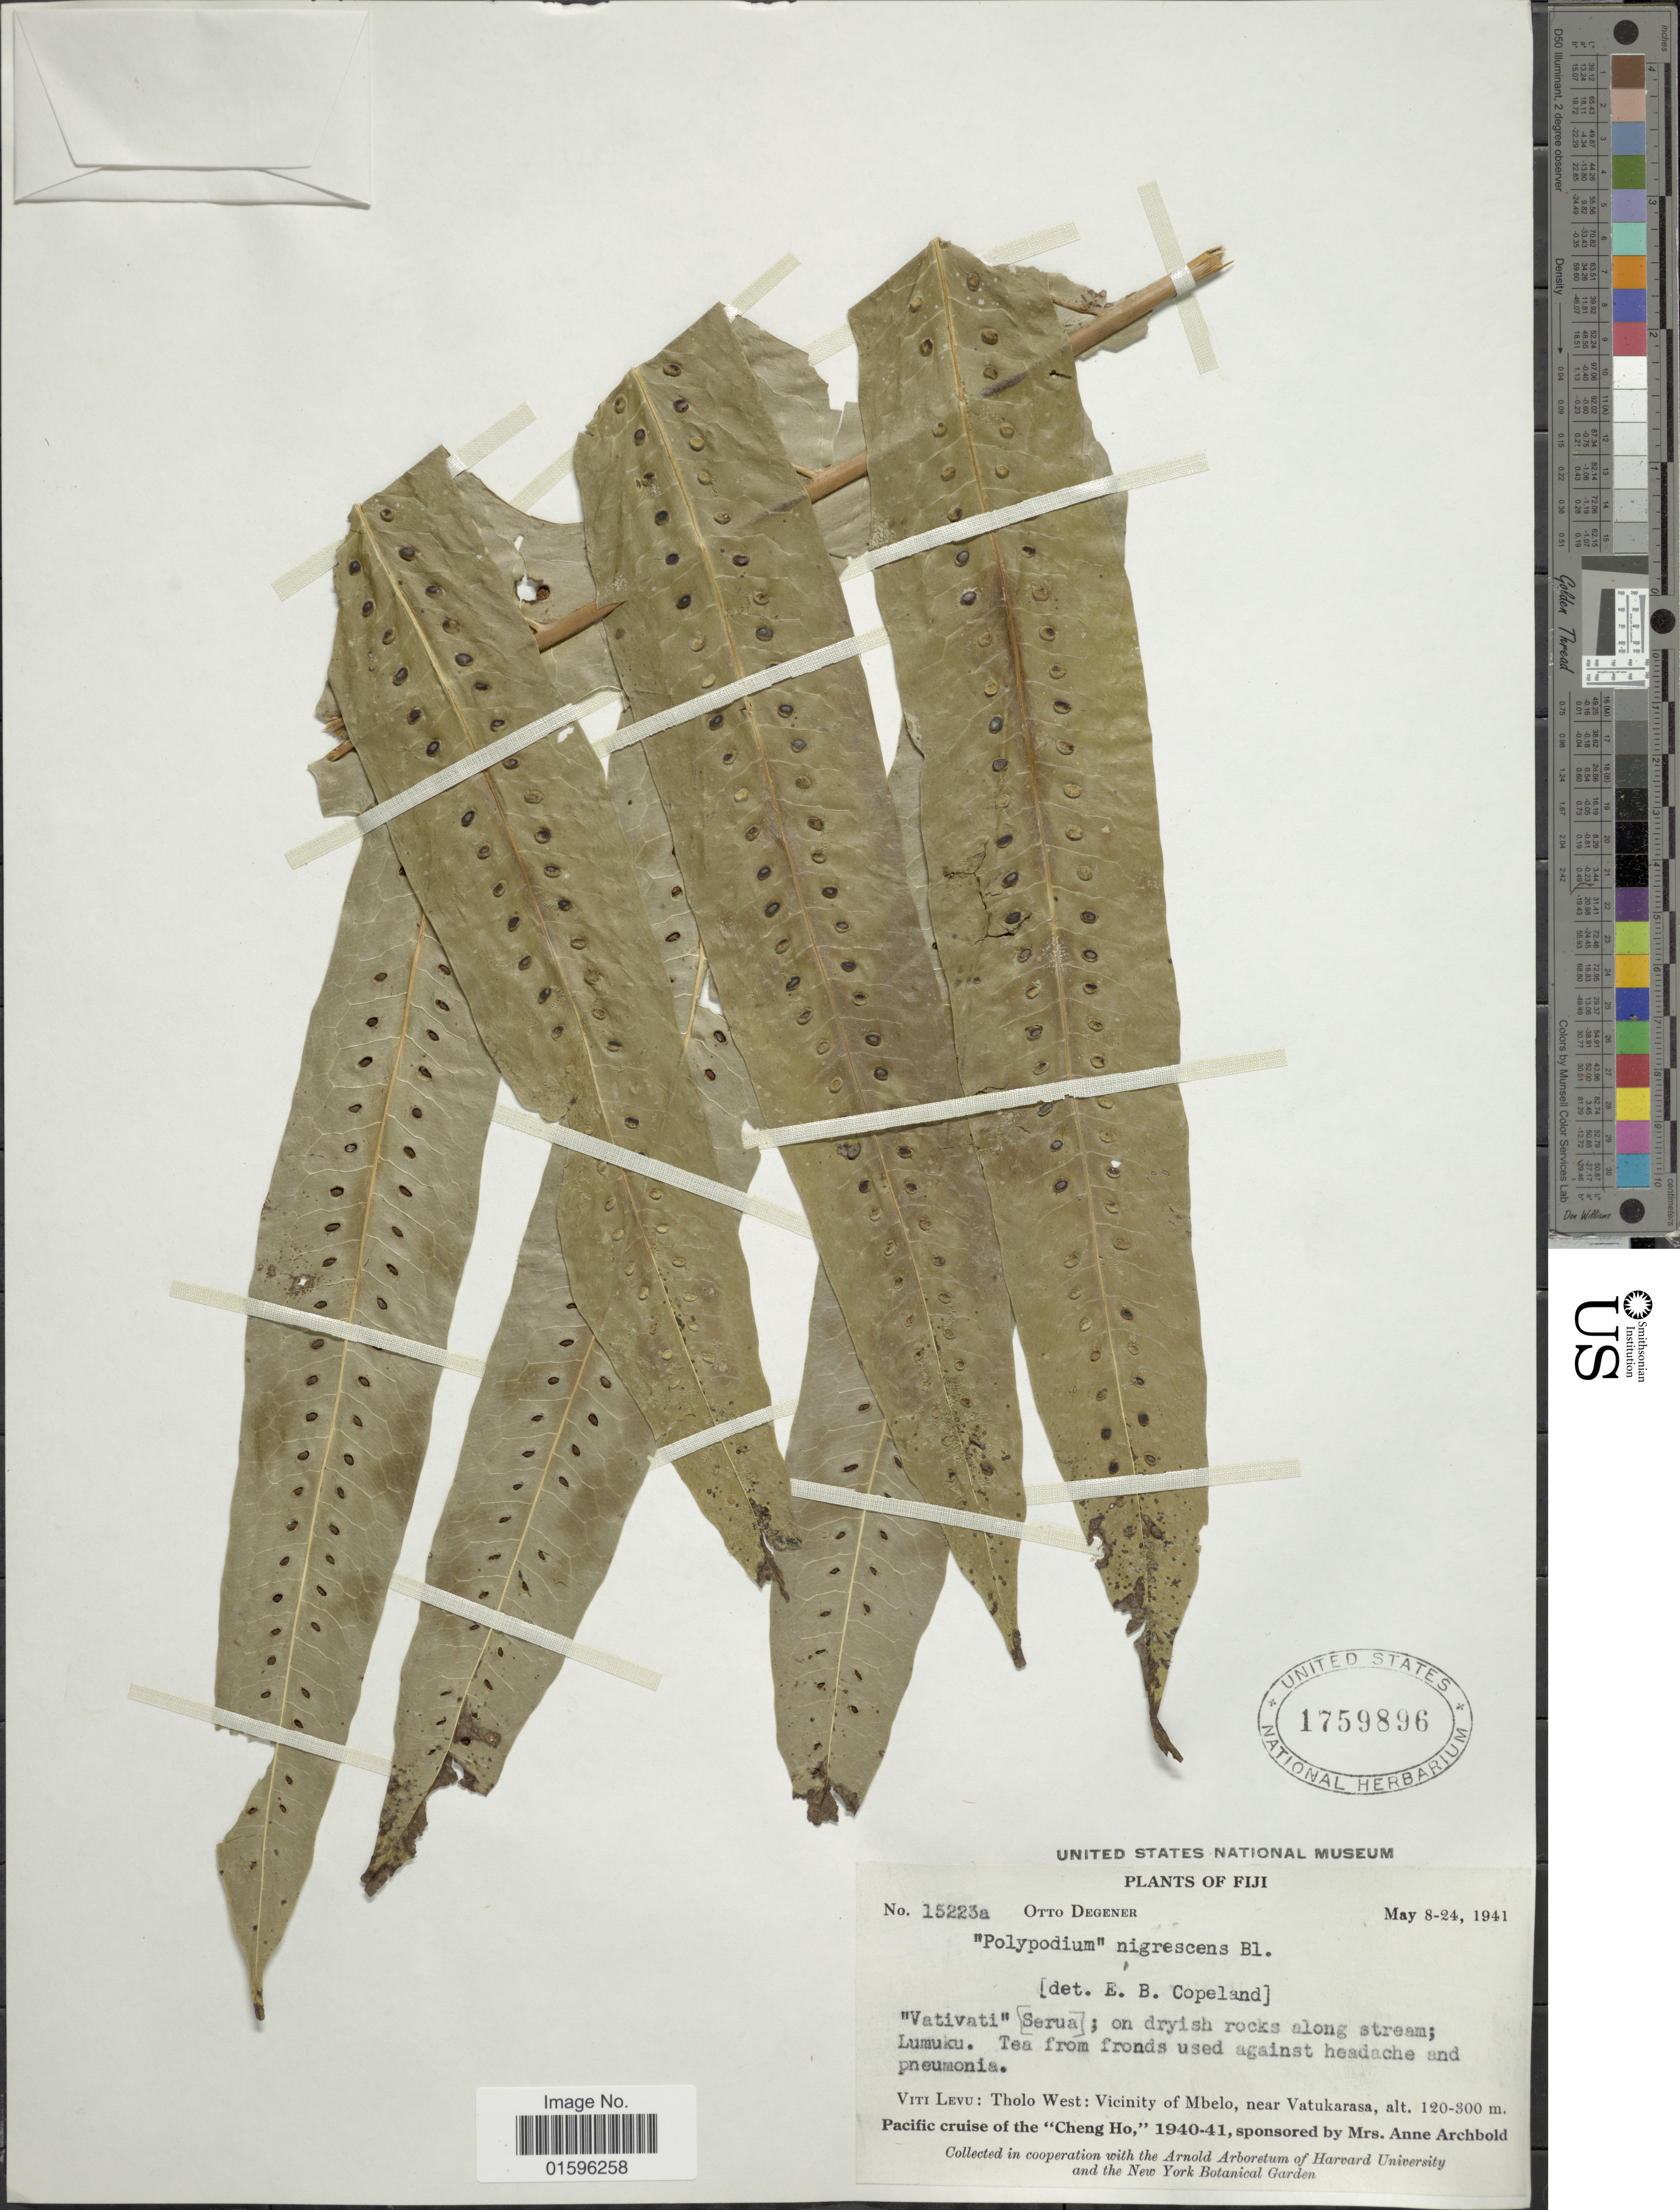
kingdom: Plantae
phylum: Tracheophyta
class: Polypodiopsida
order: Polypodiales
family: Polypodiaceae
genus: Polypodium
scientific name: Polypodium nigrescens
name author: Blume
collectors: O. Degener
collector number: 15223a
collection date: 1941-05-08/1941-05-24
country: Fiji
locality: Vativati Serua, Lumuku, Viti Levu: Tholo West: Vicinity of Mbelo, near Vatukarasa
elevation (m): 120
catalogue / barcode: US 1759896